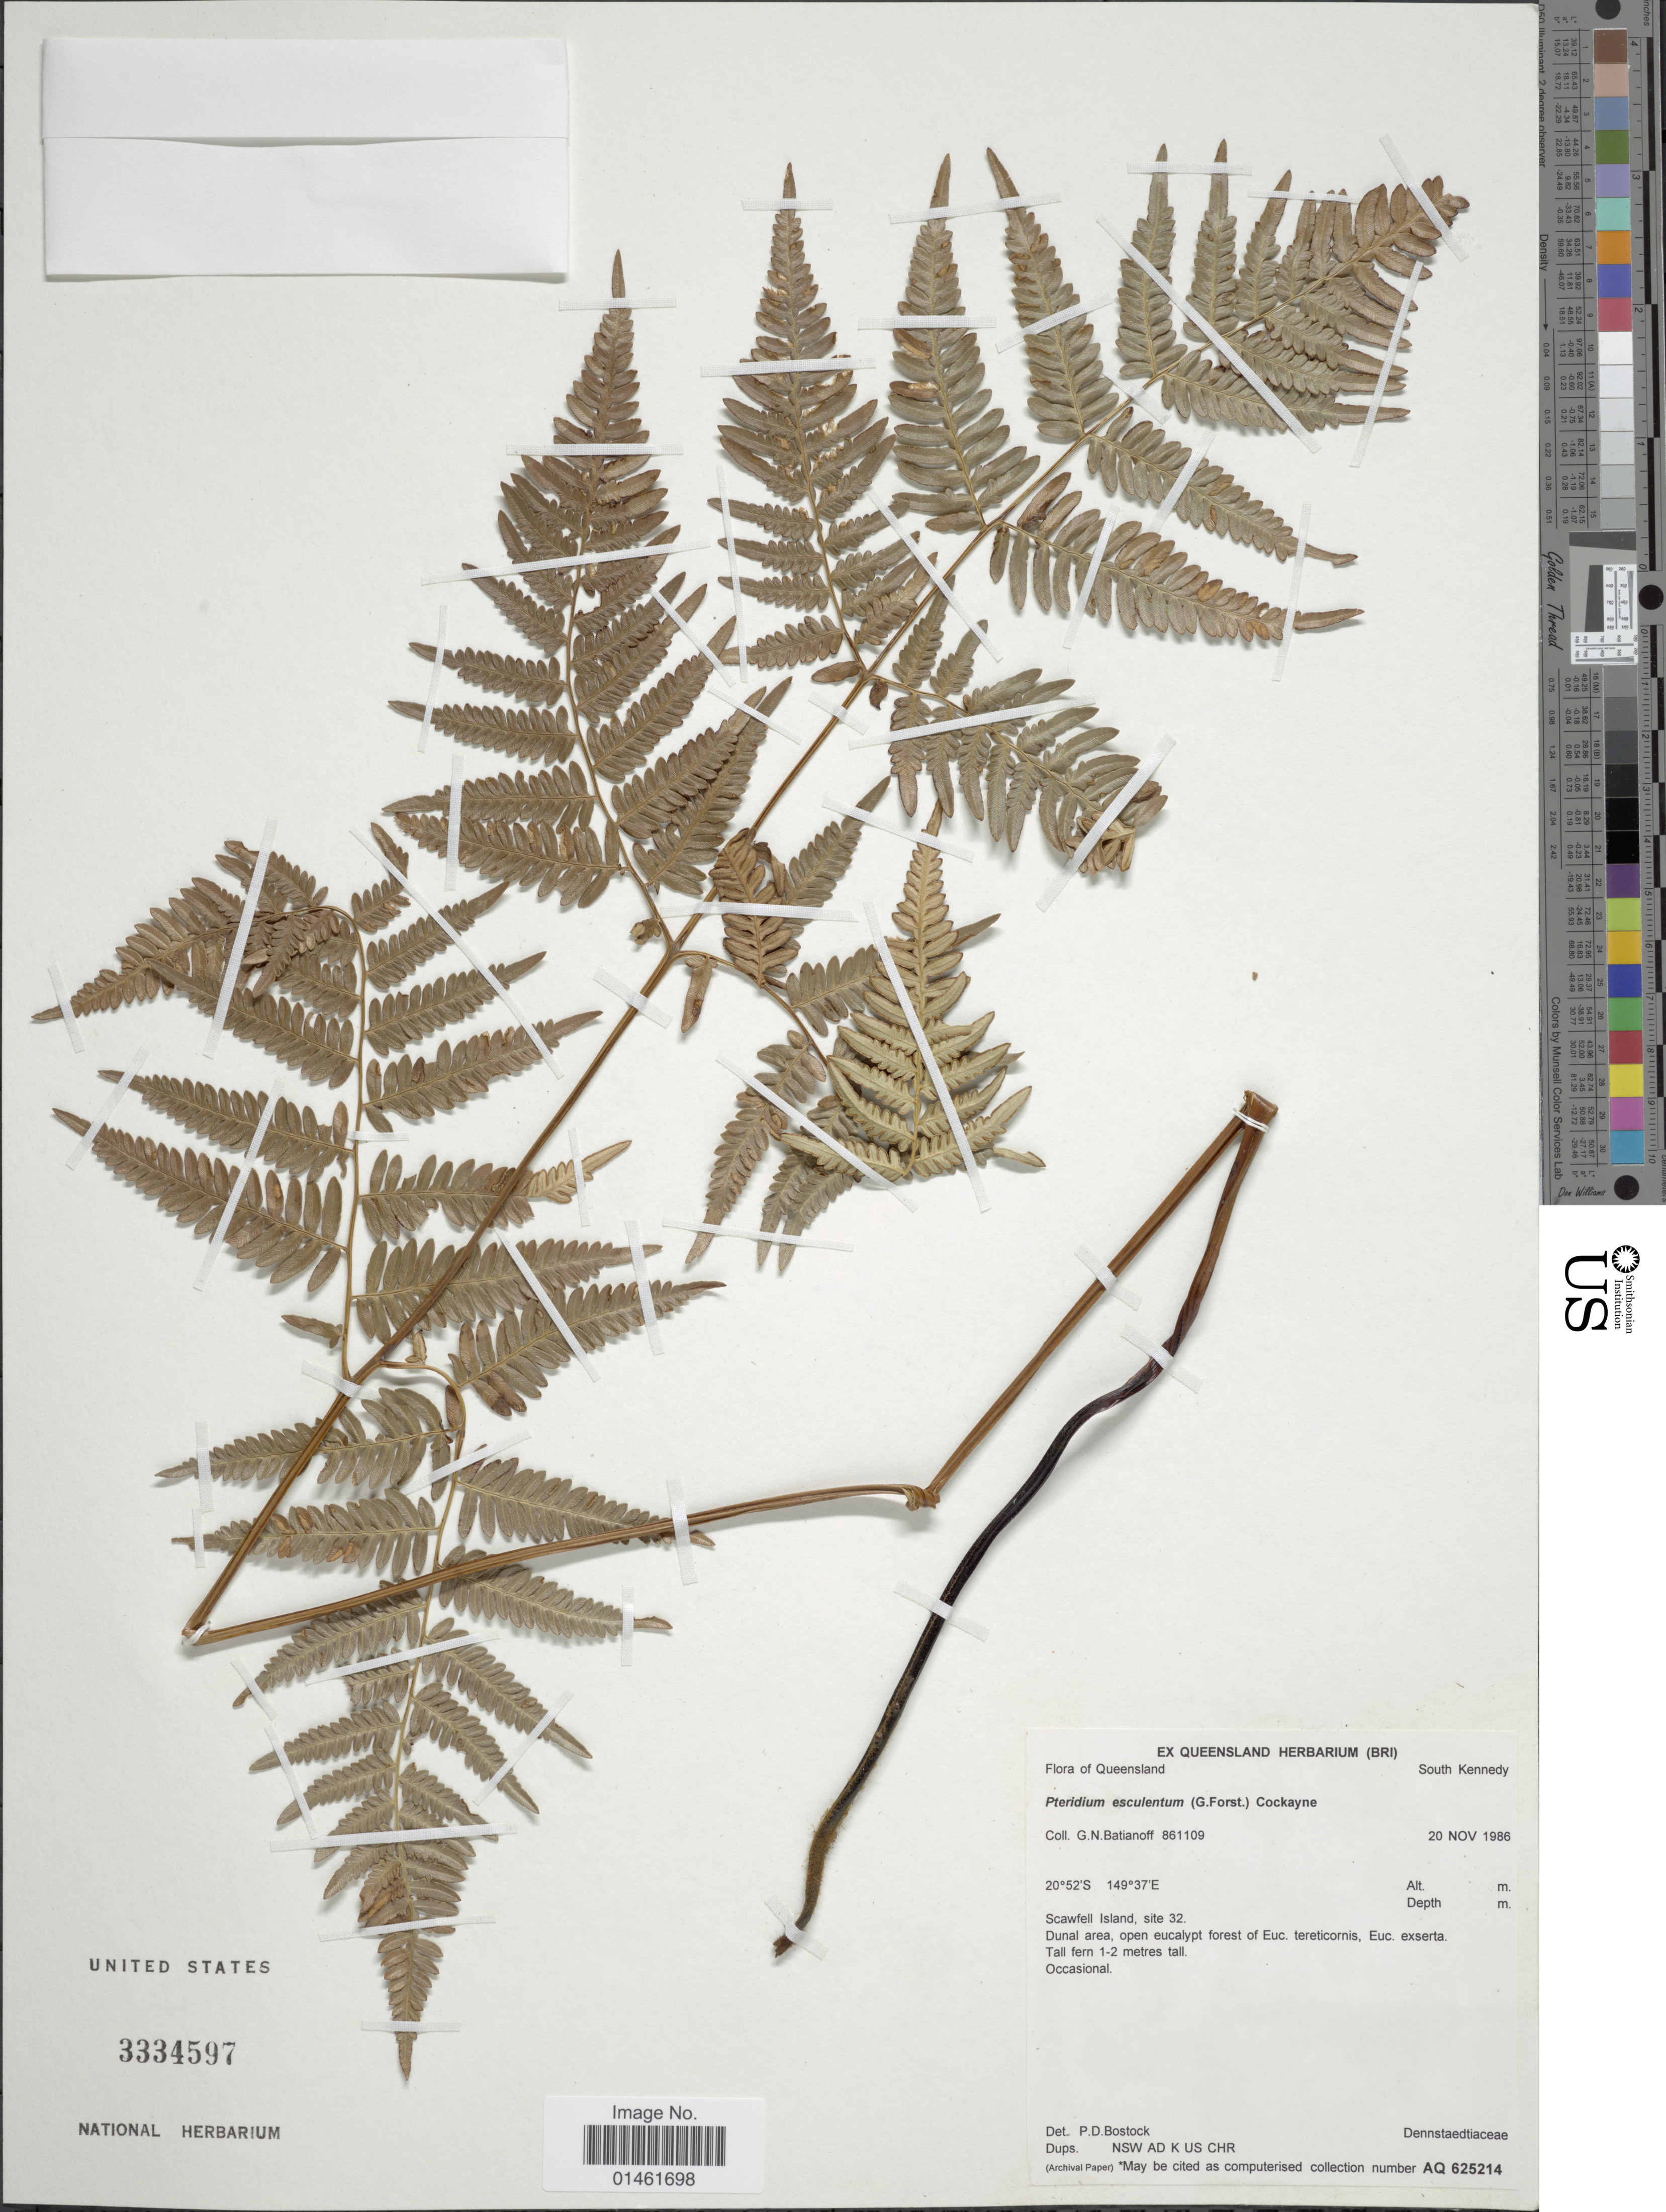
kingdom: Plantae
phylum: Tracheophyta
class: Polypodiopsida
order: Polypodiales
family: Dennstaedtiaceae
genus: Pteridium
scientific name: Pteridium esculentum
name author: (G. Forst.) Cockayne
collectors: G. Batianoff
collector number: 861109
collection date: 1986-11-20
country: Australia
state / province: Queensland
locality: Flora of Queensland South Kennedy, Scawfell Island, Site 32, Dunal area,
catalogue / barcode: US 3334597